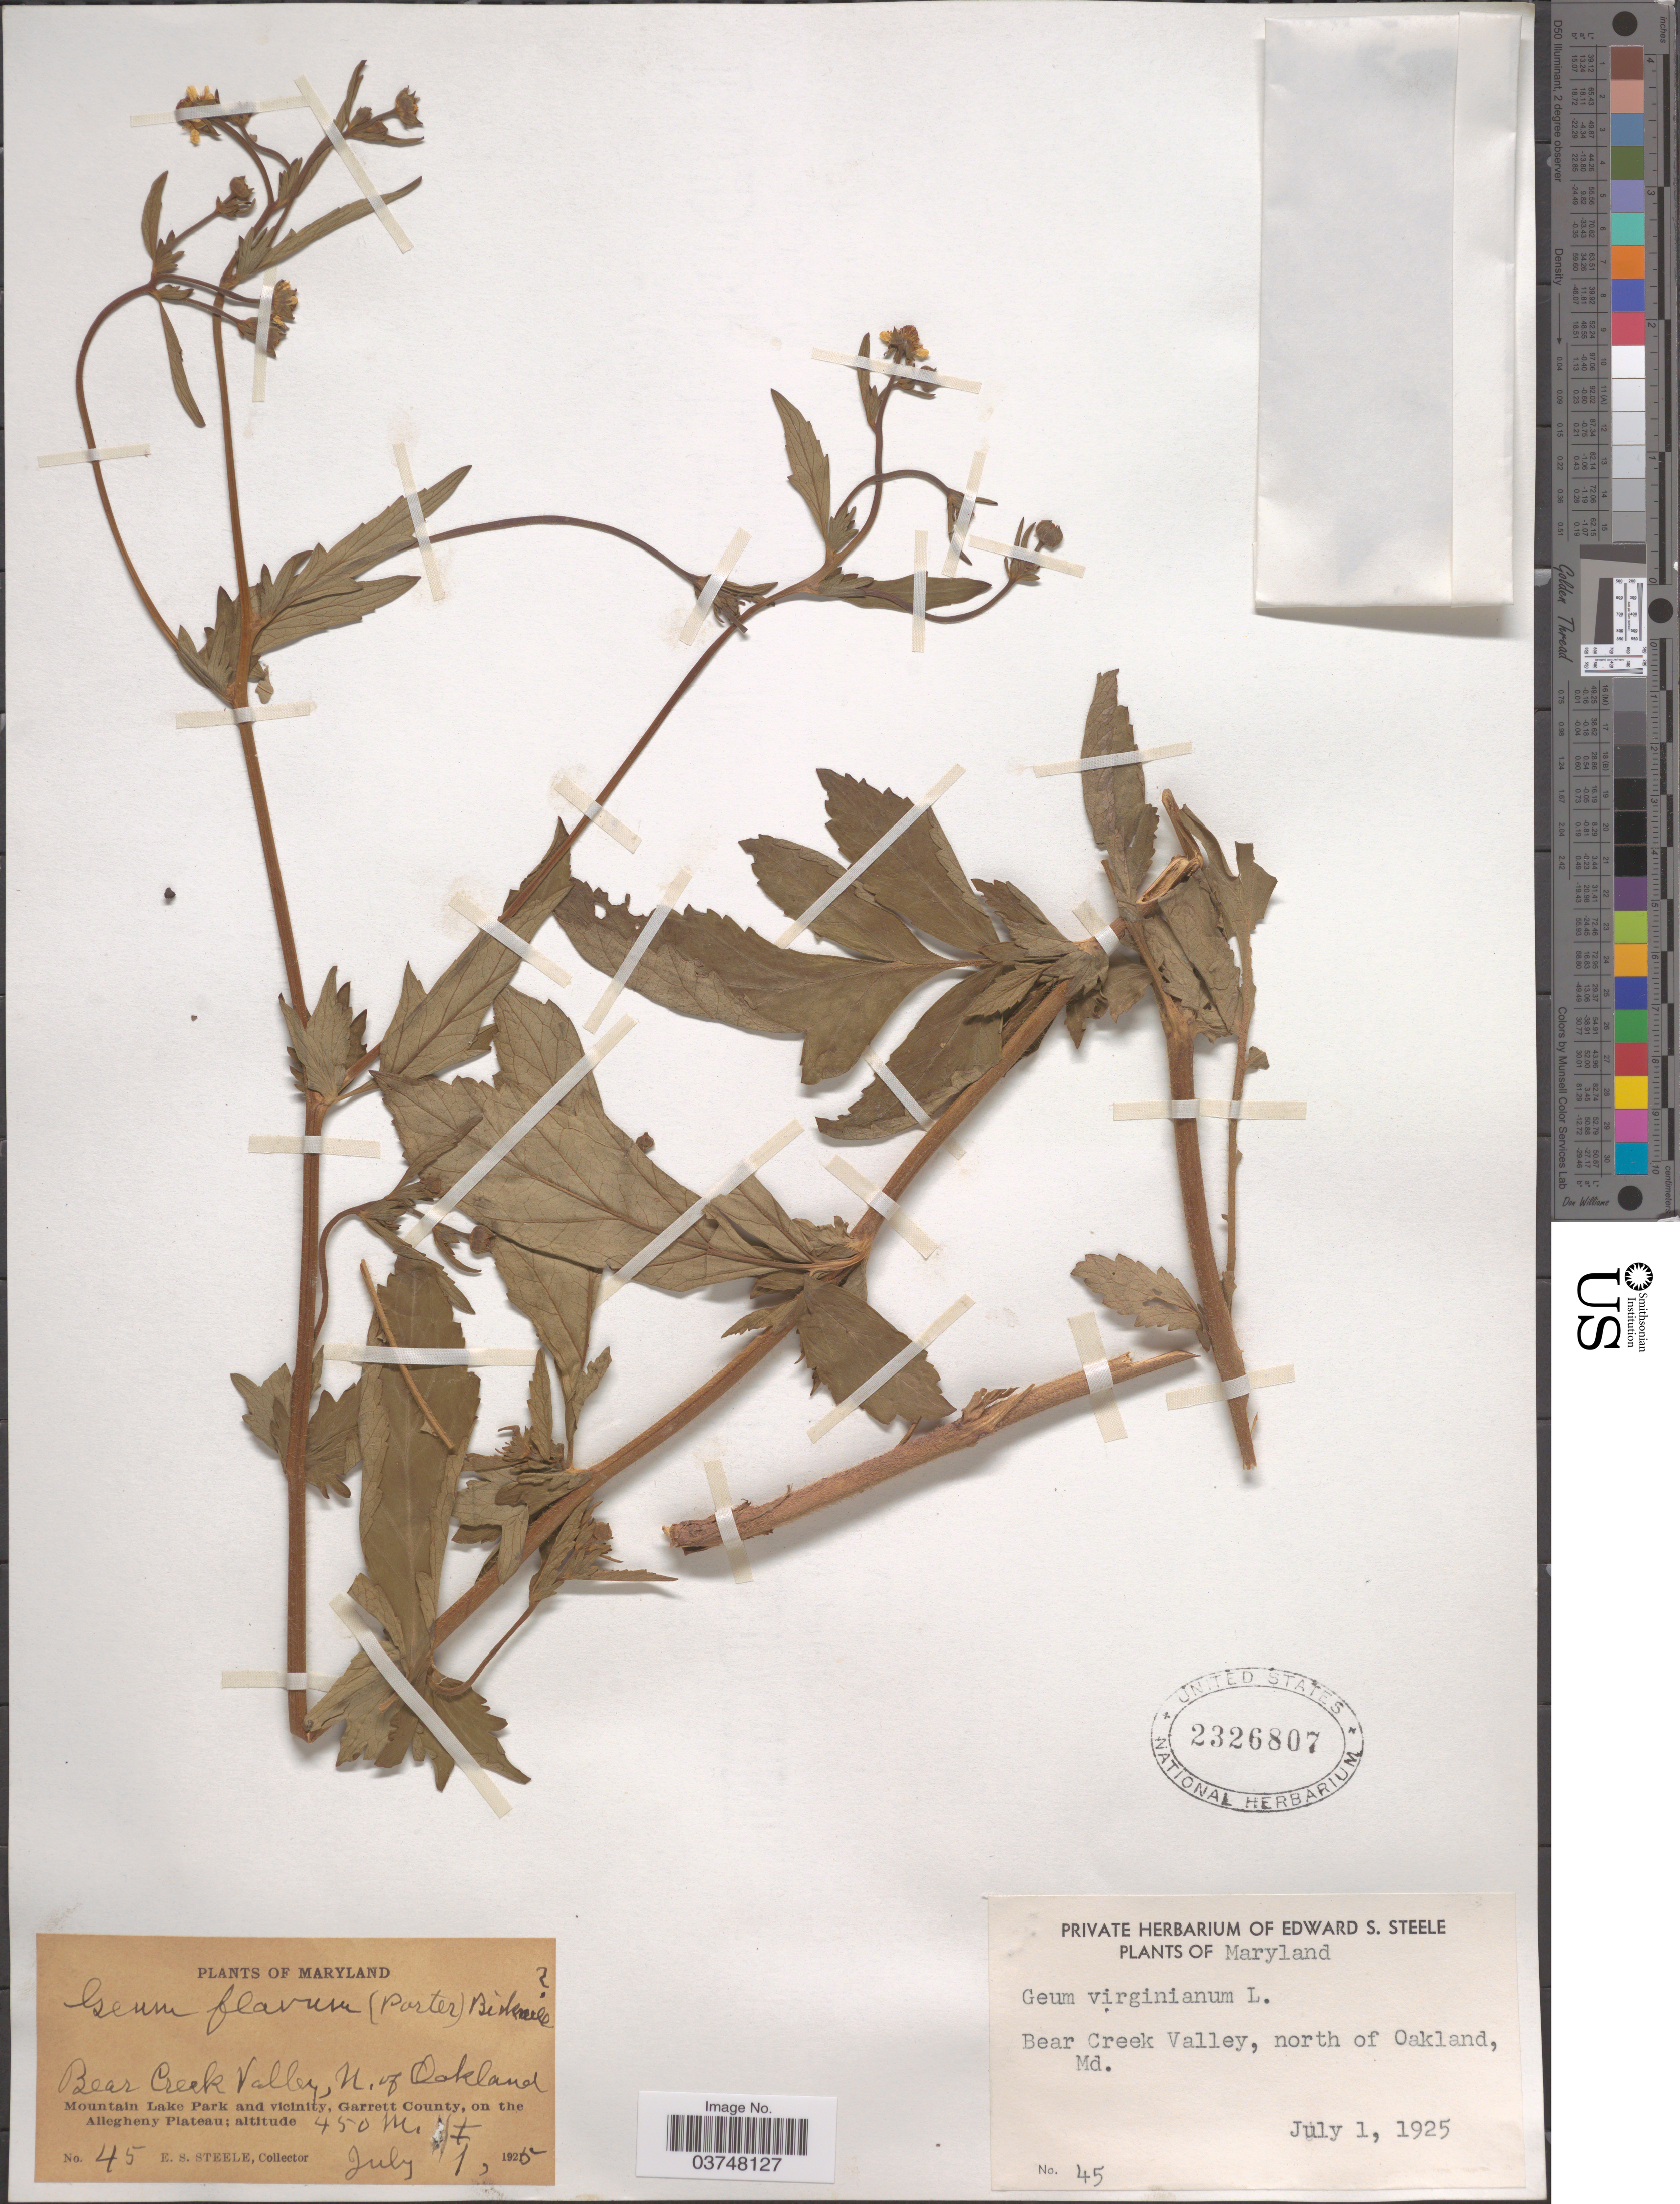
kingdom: Plantae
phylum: Tracheophyta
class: Magnoliopsida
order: Rosales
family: Rosaceae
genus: Geum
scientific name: Geum virginianum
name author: L.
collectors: E. Steele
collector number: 45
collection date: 1925-07-01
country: United States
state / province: Maryland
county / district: Garrett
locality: Bear Creek Valley, N. of Oakland. Mountain Lake Park and vicinity, Garrett County, on the Allegheny Plateau.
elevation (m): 450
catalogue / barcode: US 2326807